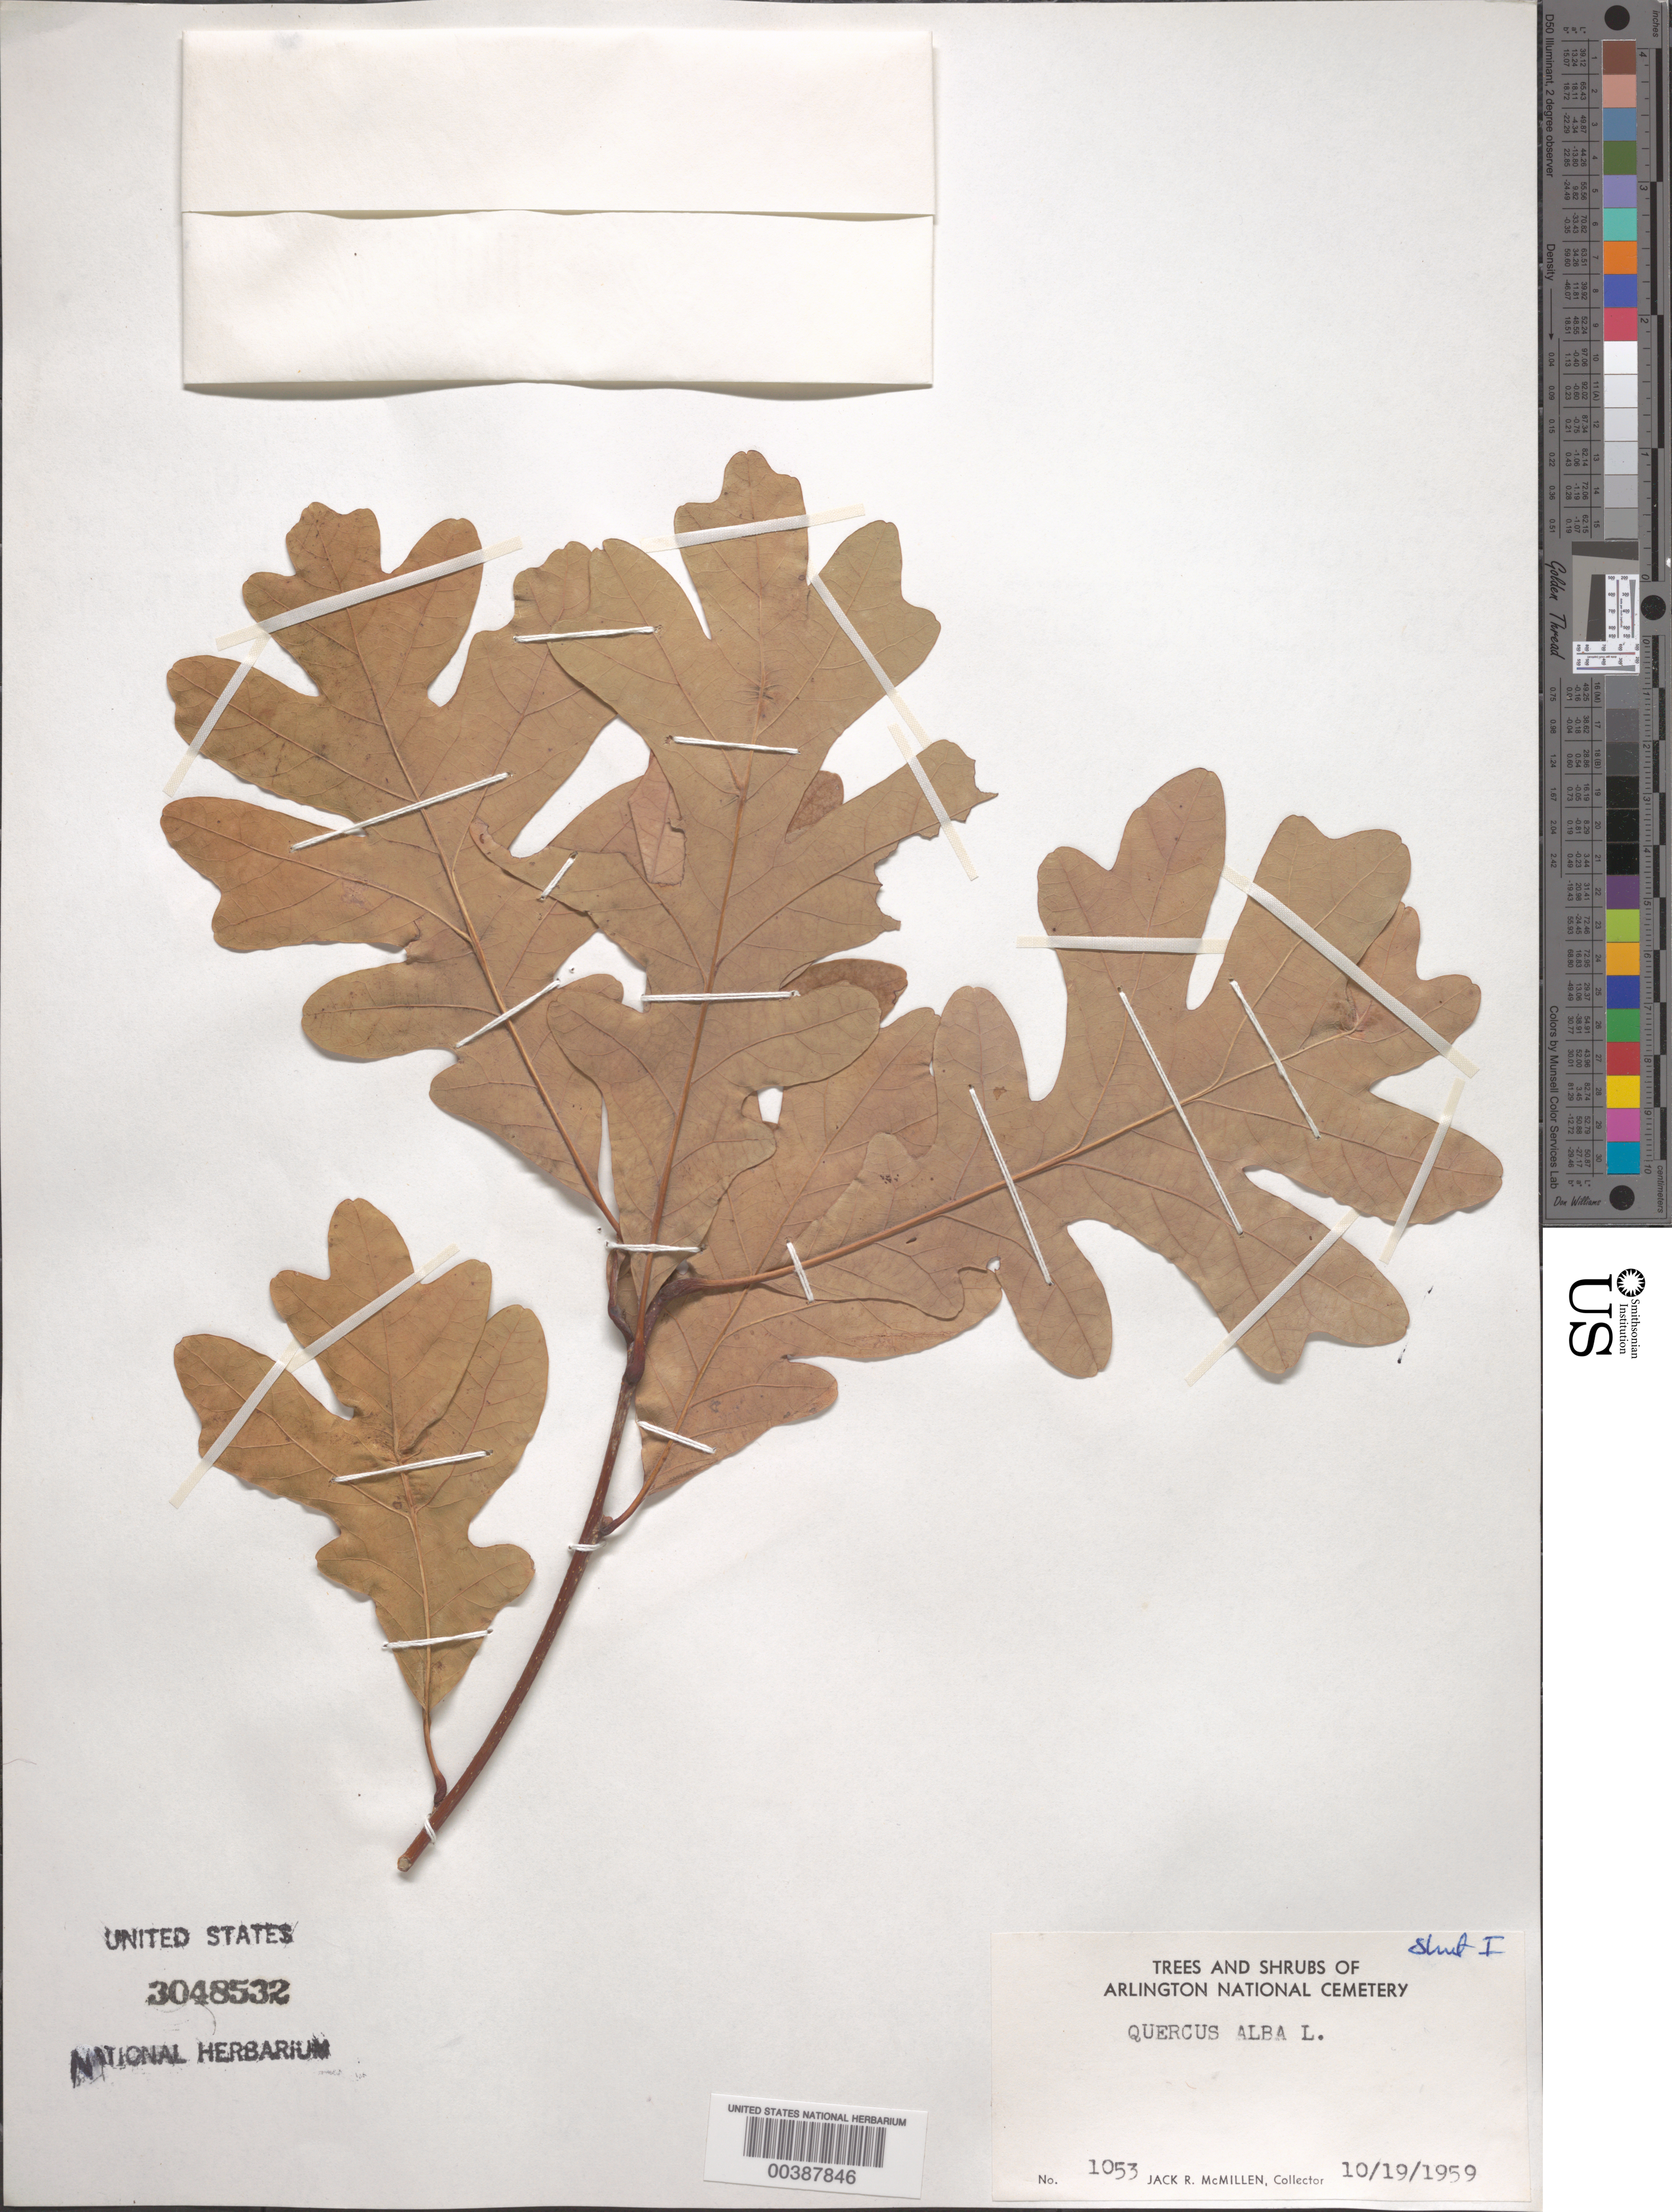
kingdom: Plantae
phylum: Tracheophyta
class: Magnoliopsida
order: Fagales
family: Fagaceae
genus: Quercus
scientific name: Quercus alba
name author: L.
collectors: J. McMillen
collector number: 1053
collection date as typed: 19 Oct 1959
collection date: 1959-10-19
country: United States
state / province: Virginia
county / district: Arlington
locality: Arlington National Cemetery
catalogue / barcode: US 3048532